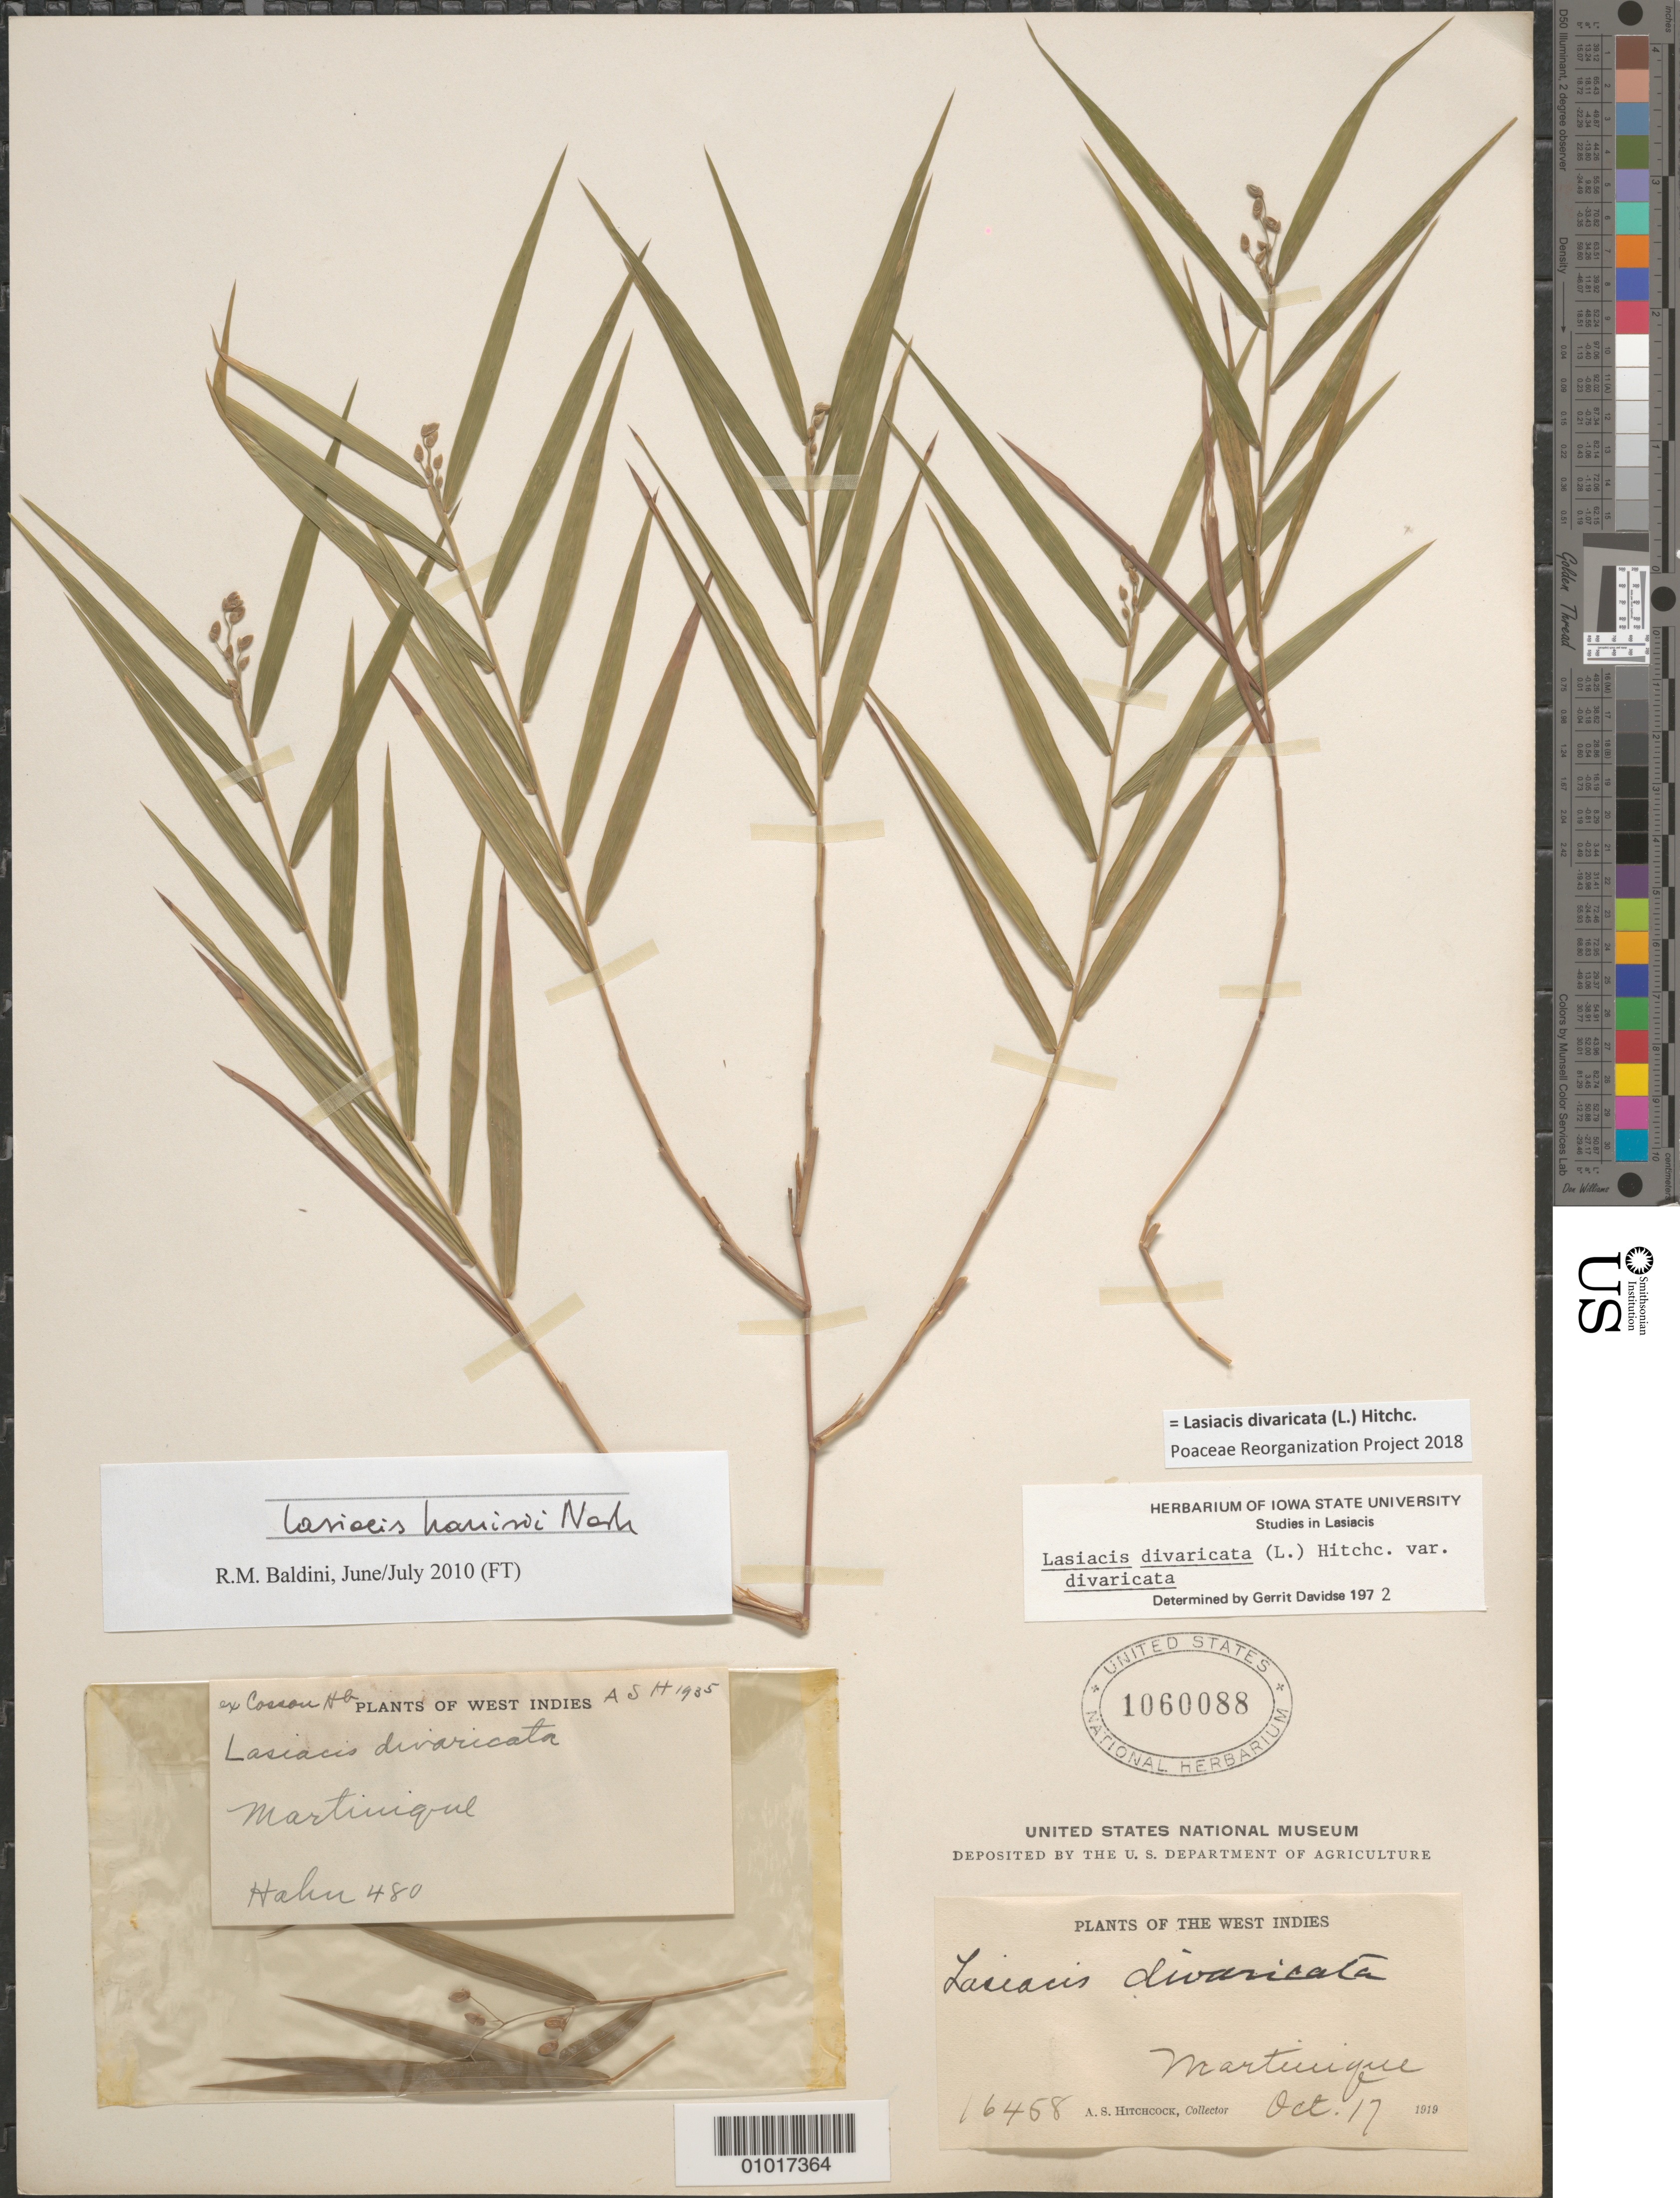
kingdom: Plantae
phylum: Tracheophyta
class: Liliopsida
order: Poales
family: Poaceae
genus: Lasiacis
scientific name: Lasiacis harrisii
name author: Nash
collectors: A. S. Hitchcock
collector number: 16458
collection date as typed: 17 Oct 1919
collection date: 1919-10-17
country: Martinique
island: Martinique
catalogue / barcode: US 1060088